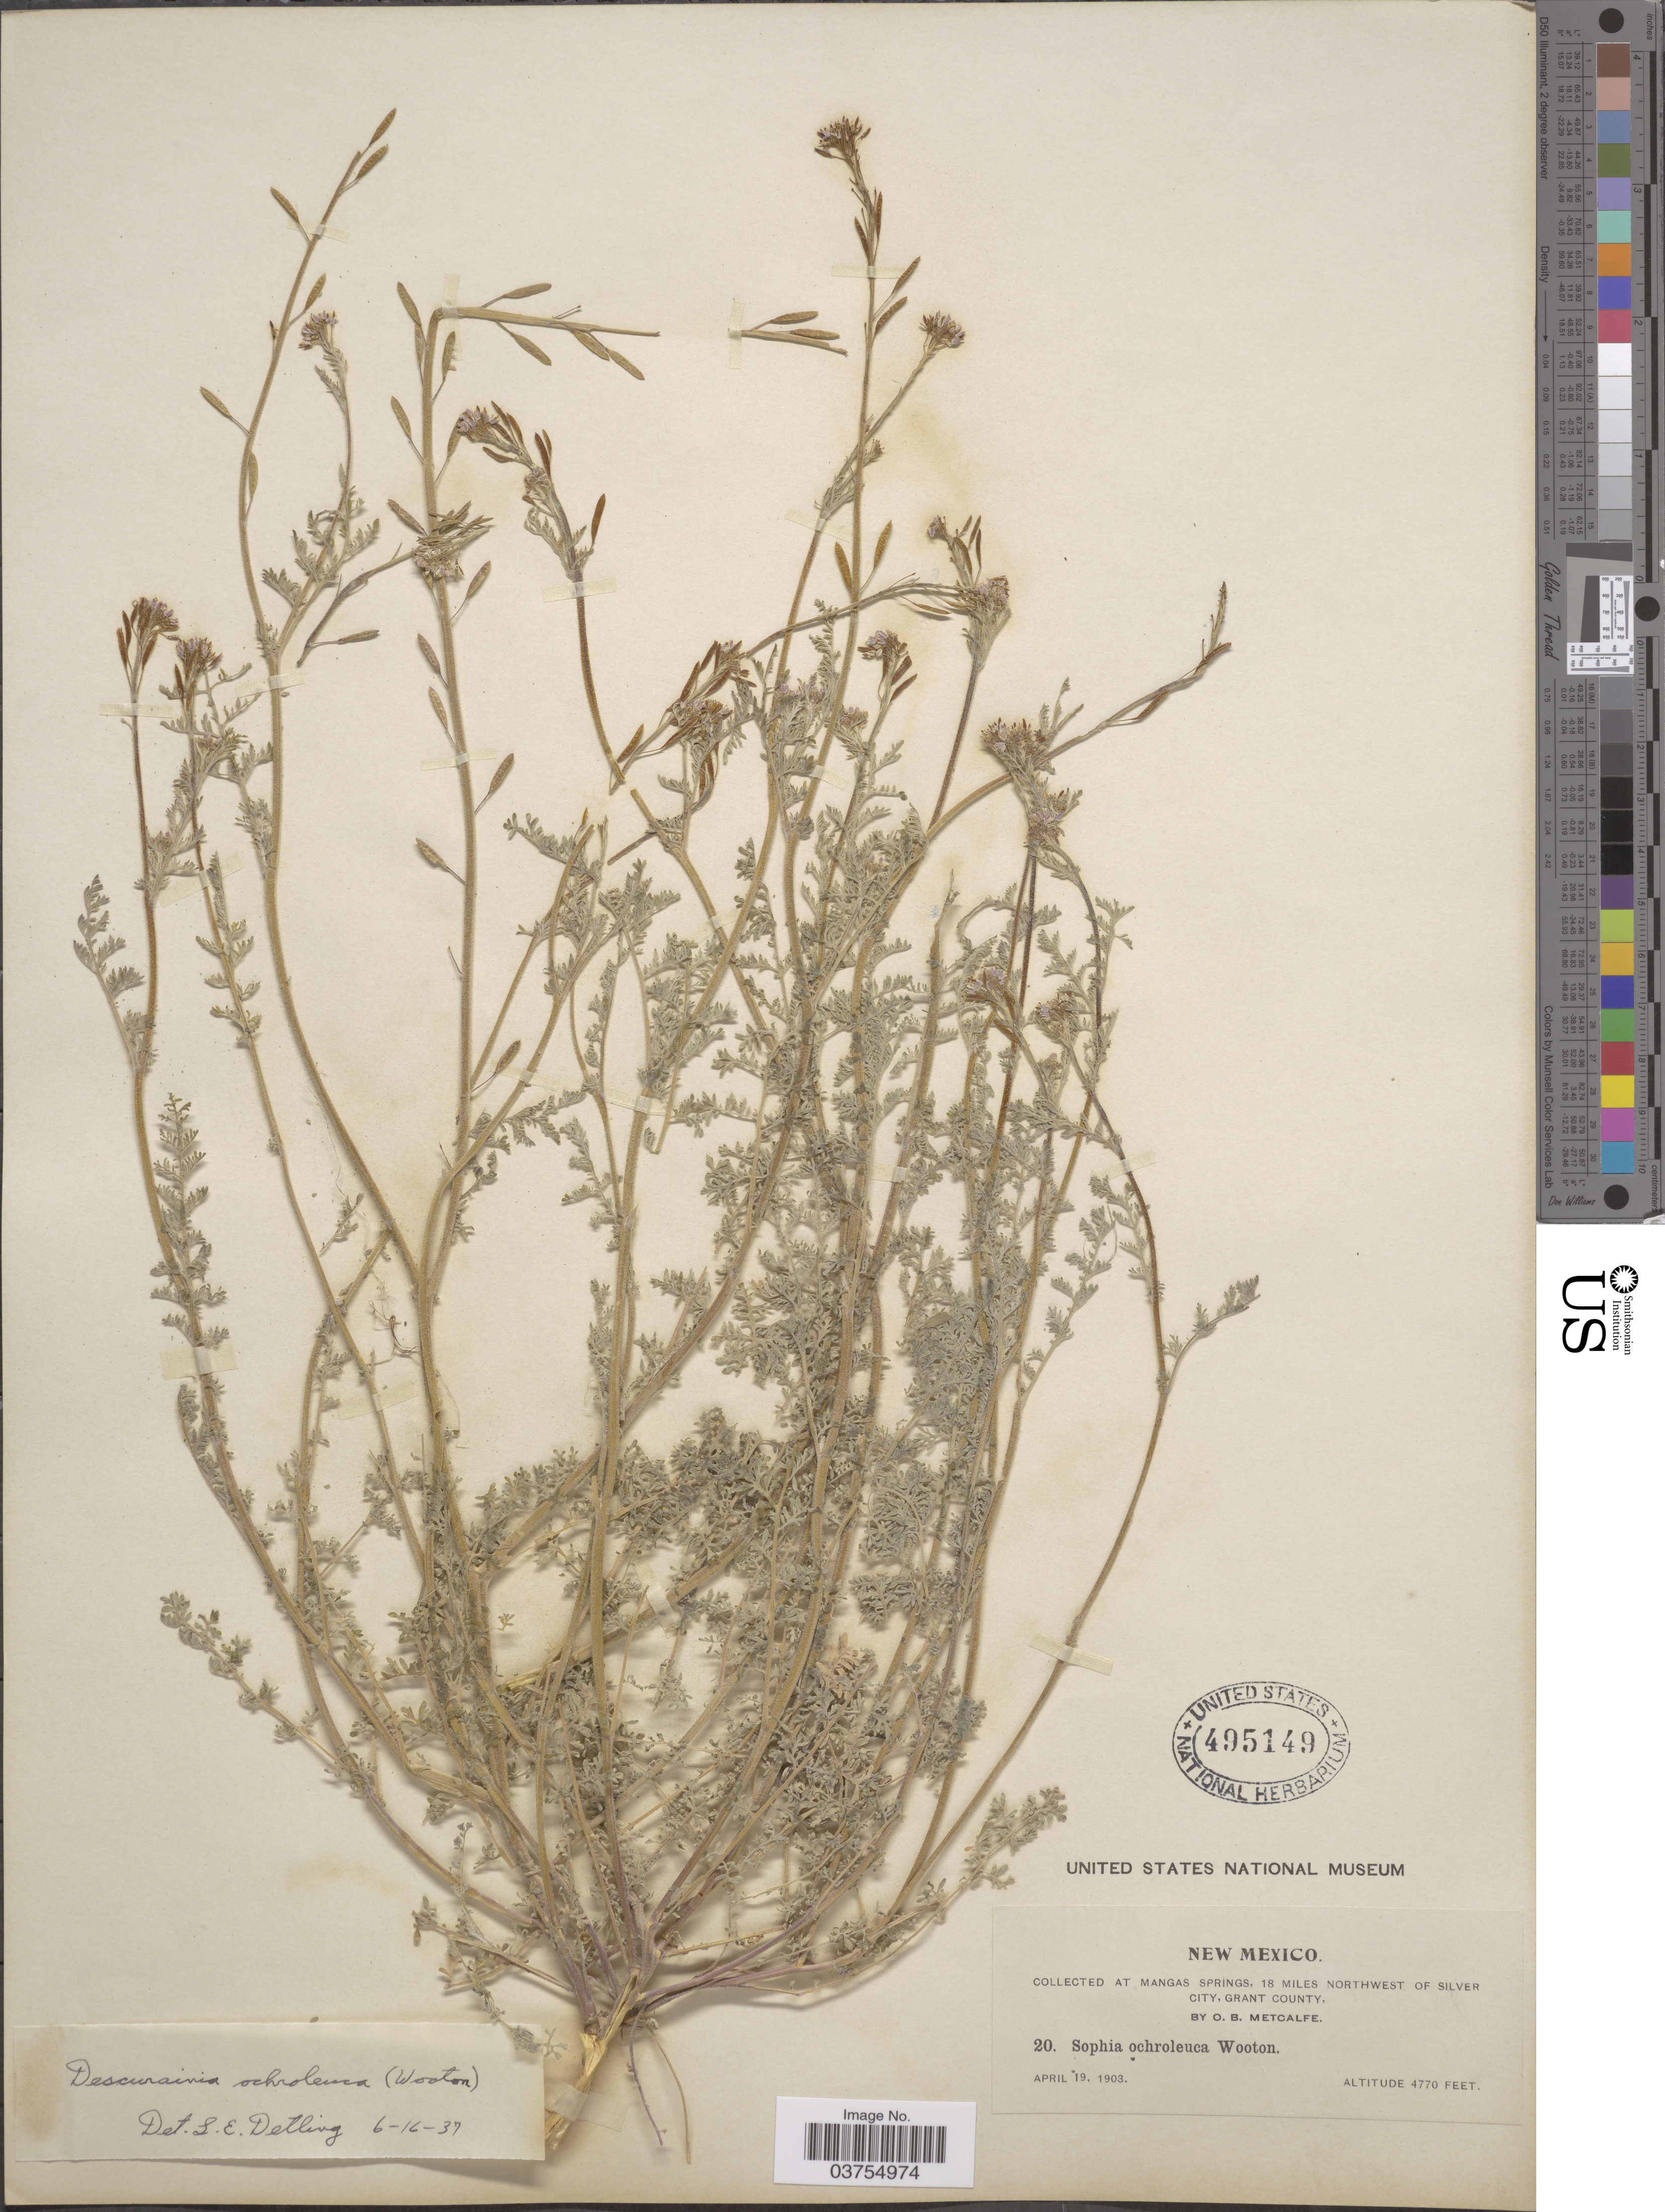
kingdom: Plantae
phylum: Tracheophyta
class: Magnoliopsida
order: Brassicales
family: Brassicaceae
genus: Descurainia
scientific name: Descurainia pinnata subsp. ochroleuca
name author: (Wooton) Detling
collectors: O. B. Metcalfe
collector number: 20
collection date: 1903-04-19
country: United States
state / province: New Mexico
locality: Mangas Springs, 18 miles Northwest of Silver City, Grant County.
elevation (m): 1454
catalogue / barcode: US 495149